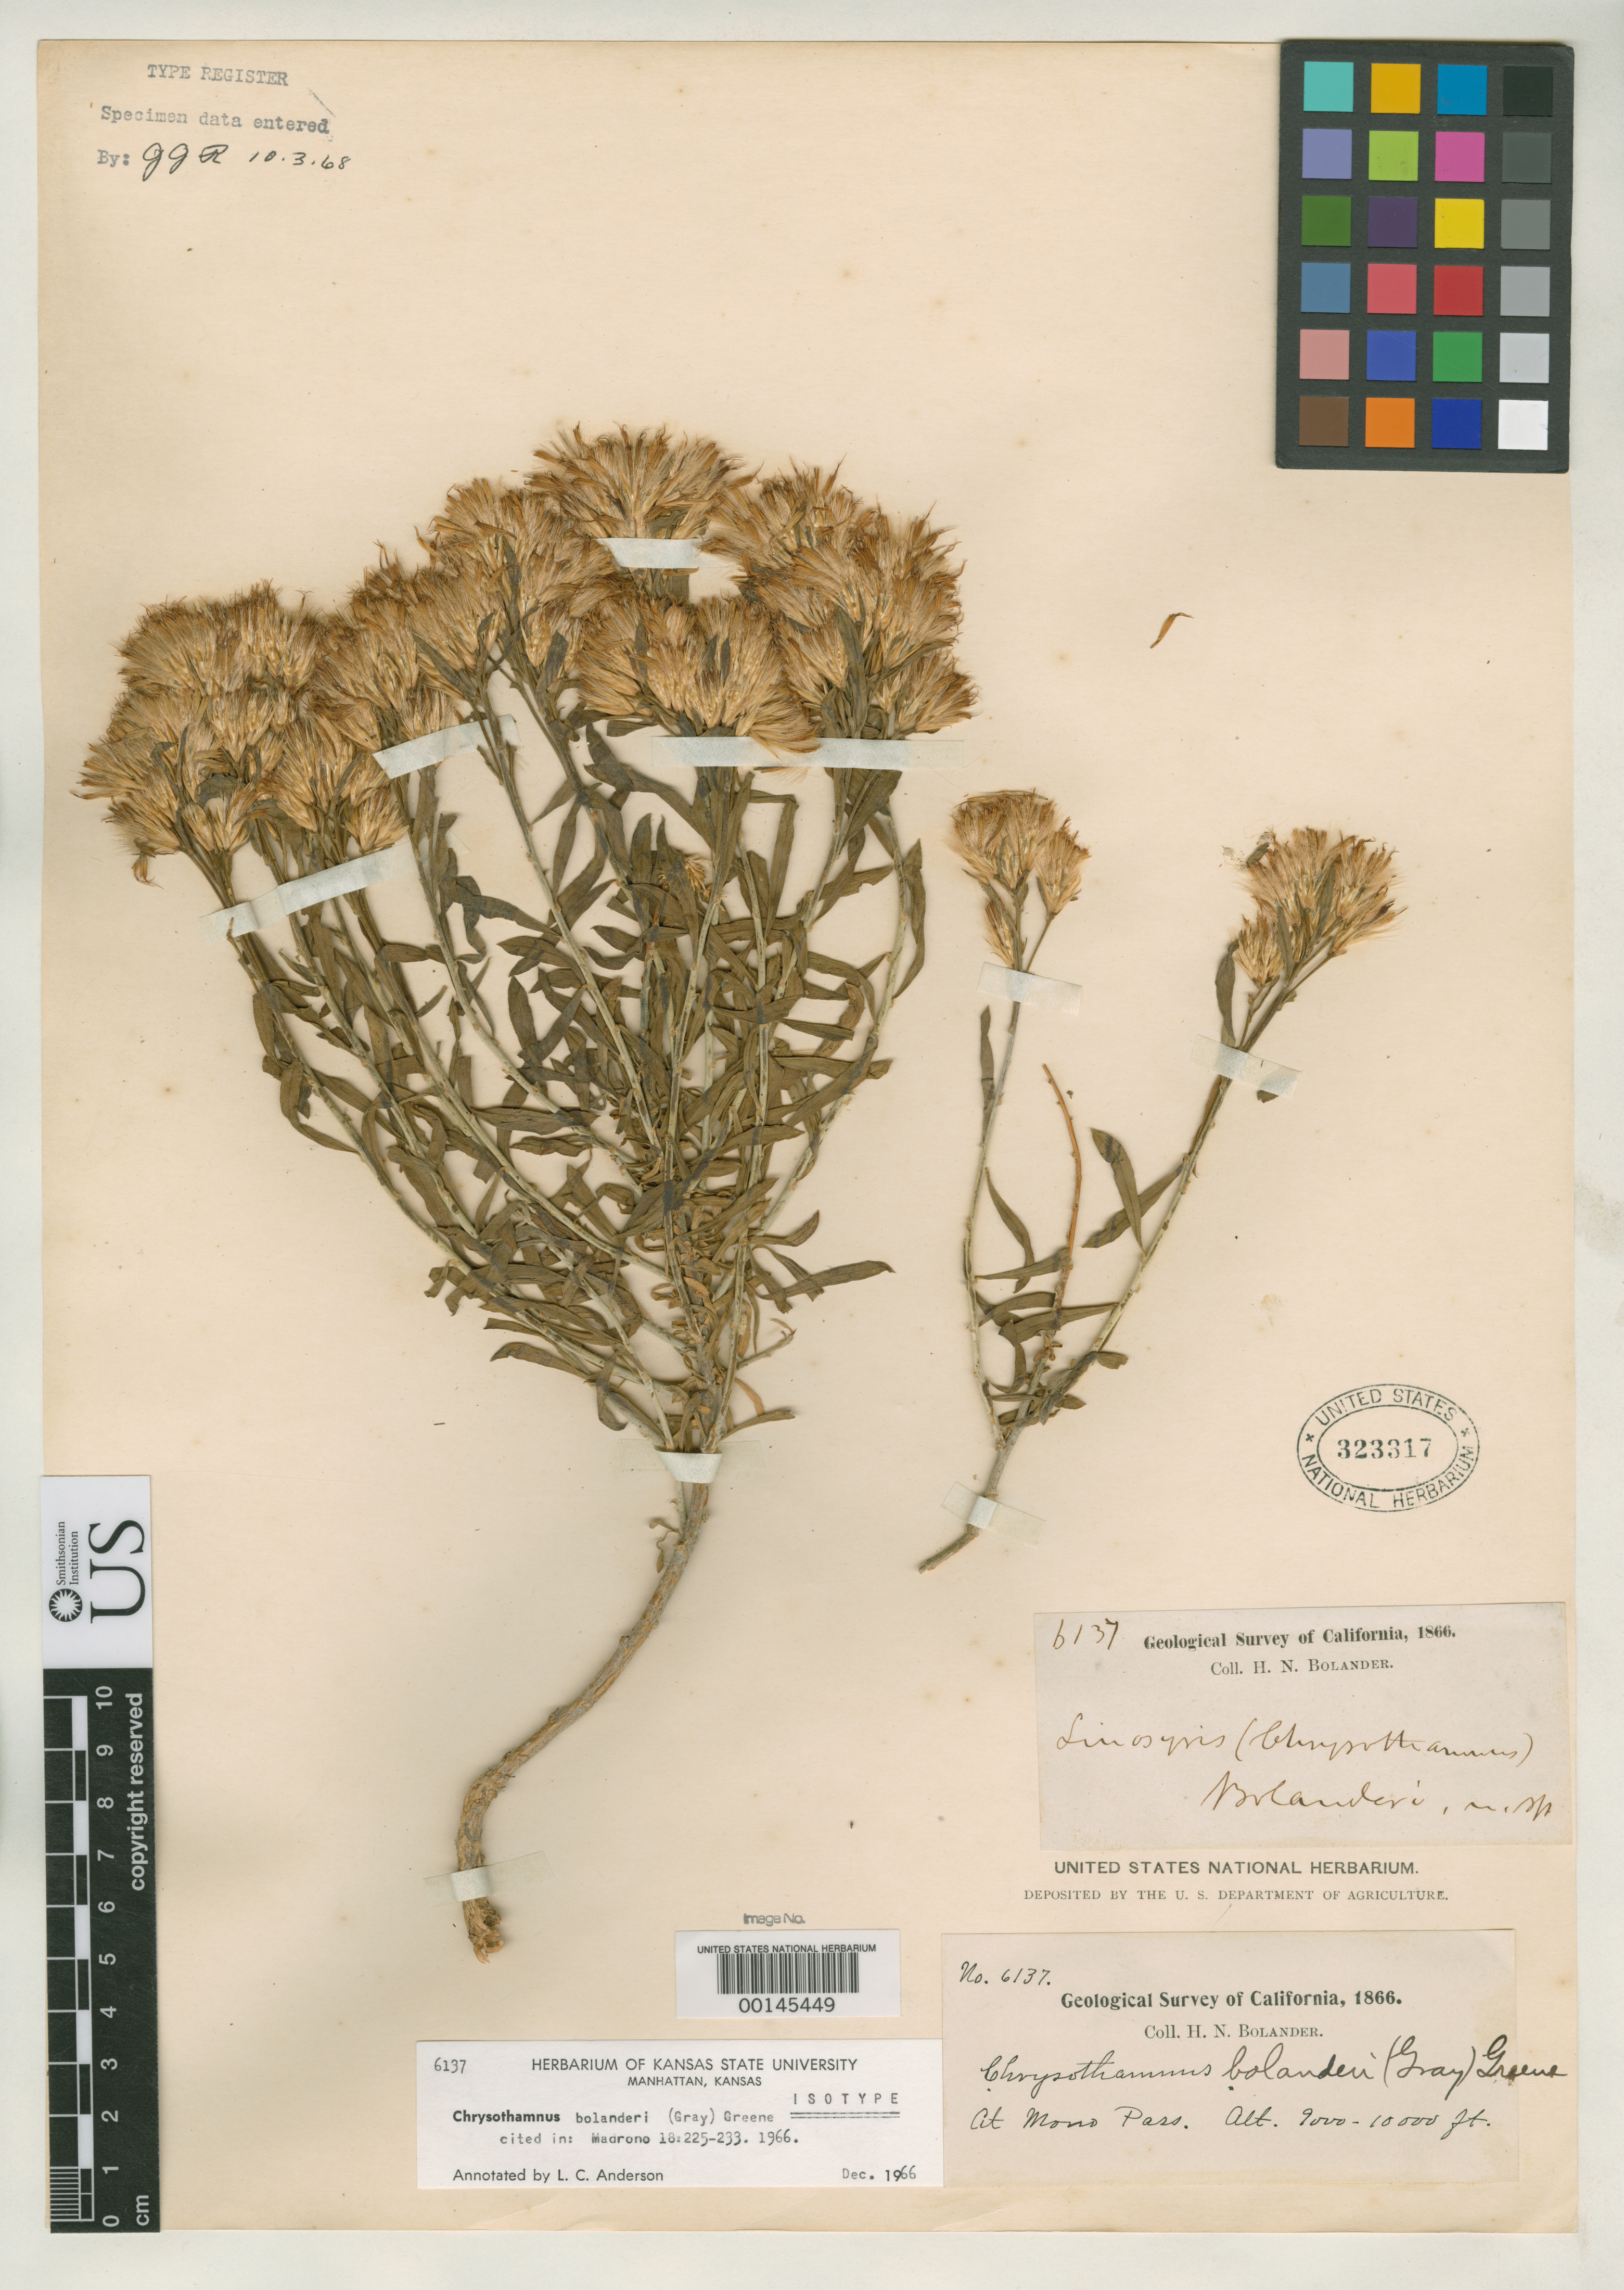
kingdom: Plantae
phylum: Tracheophyta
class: Magnoliopsida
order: Asterales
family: Asteraceae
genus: Linosyris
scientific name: Linosyris bolanderi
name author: A. Gray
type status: Isotype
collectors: H. Bolander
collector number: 6137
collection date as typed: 1866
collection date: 1866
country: United States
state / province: California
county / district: Mono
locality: Mono Pass.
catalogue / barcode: US 323317